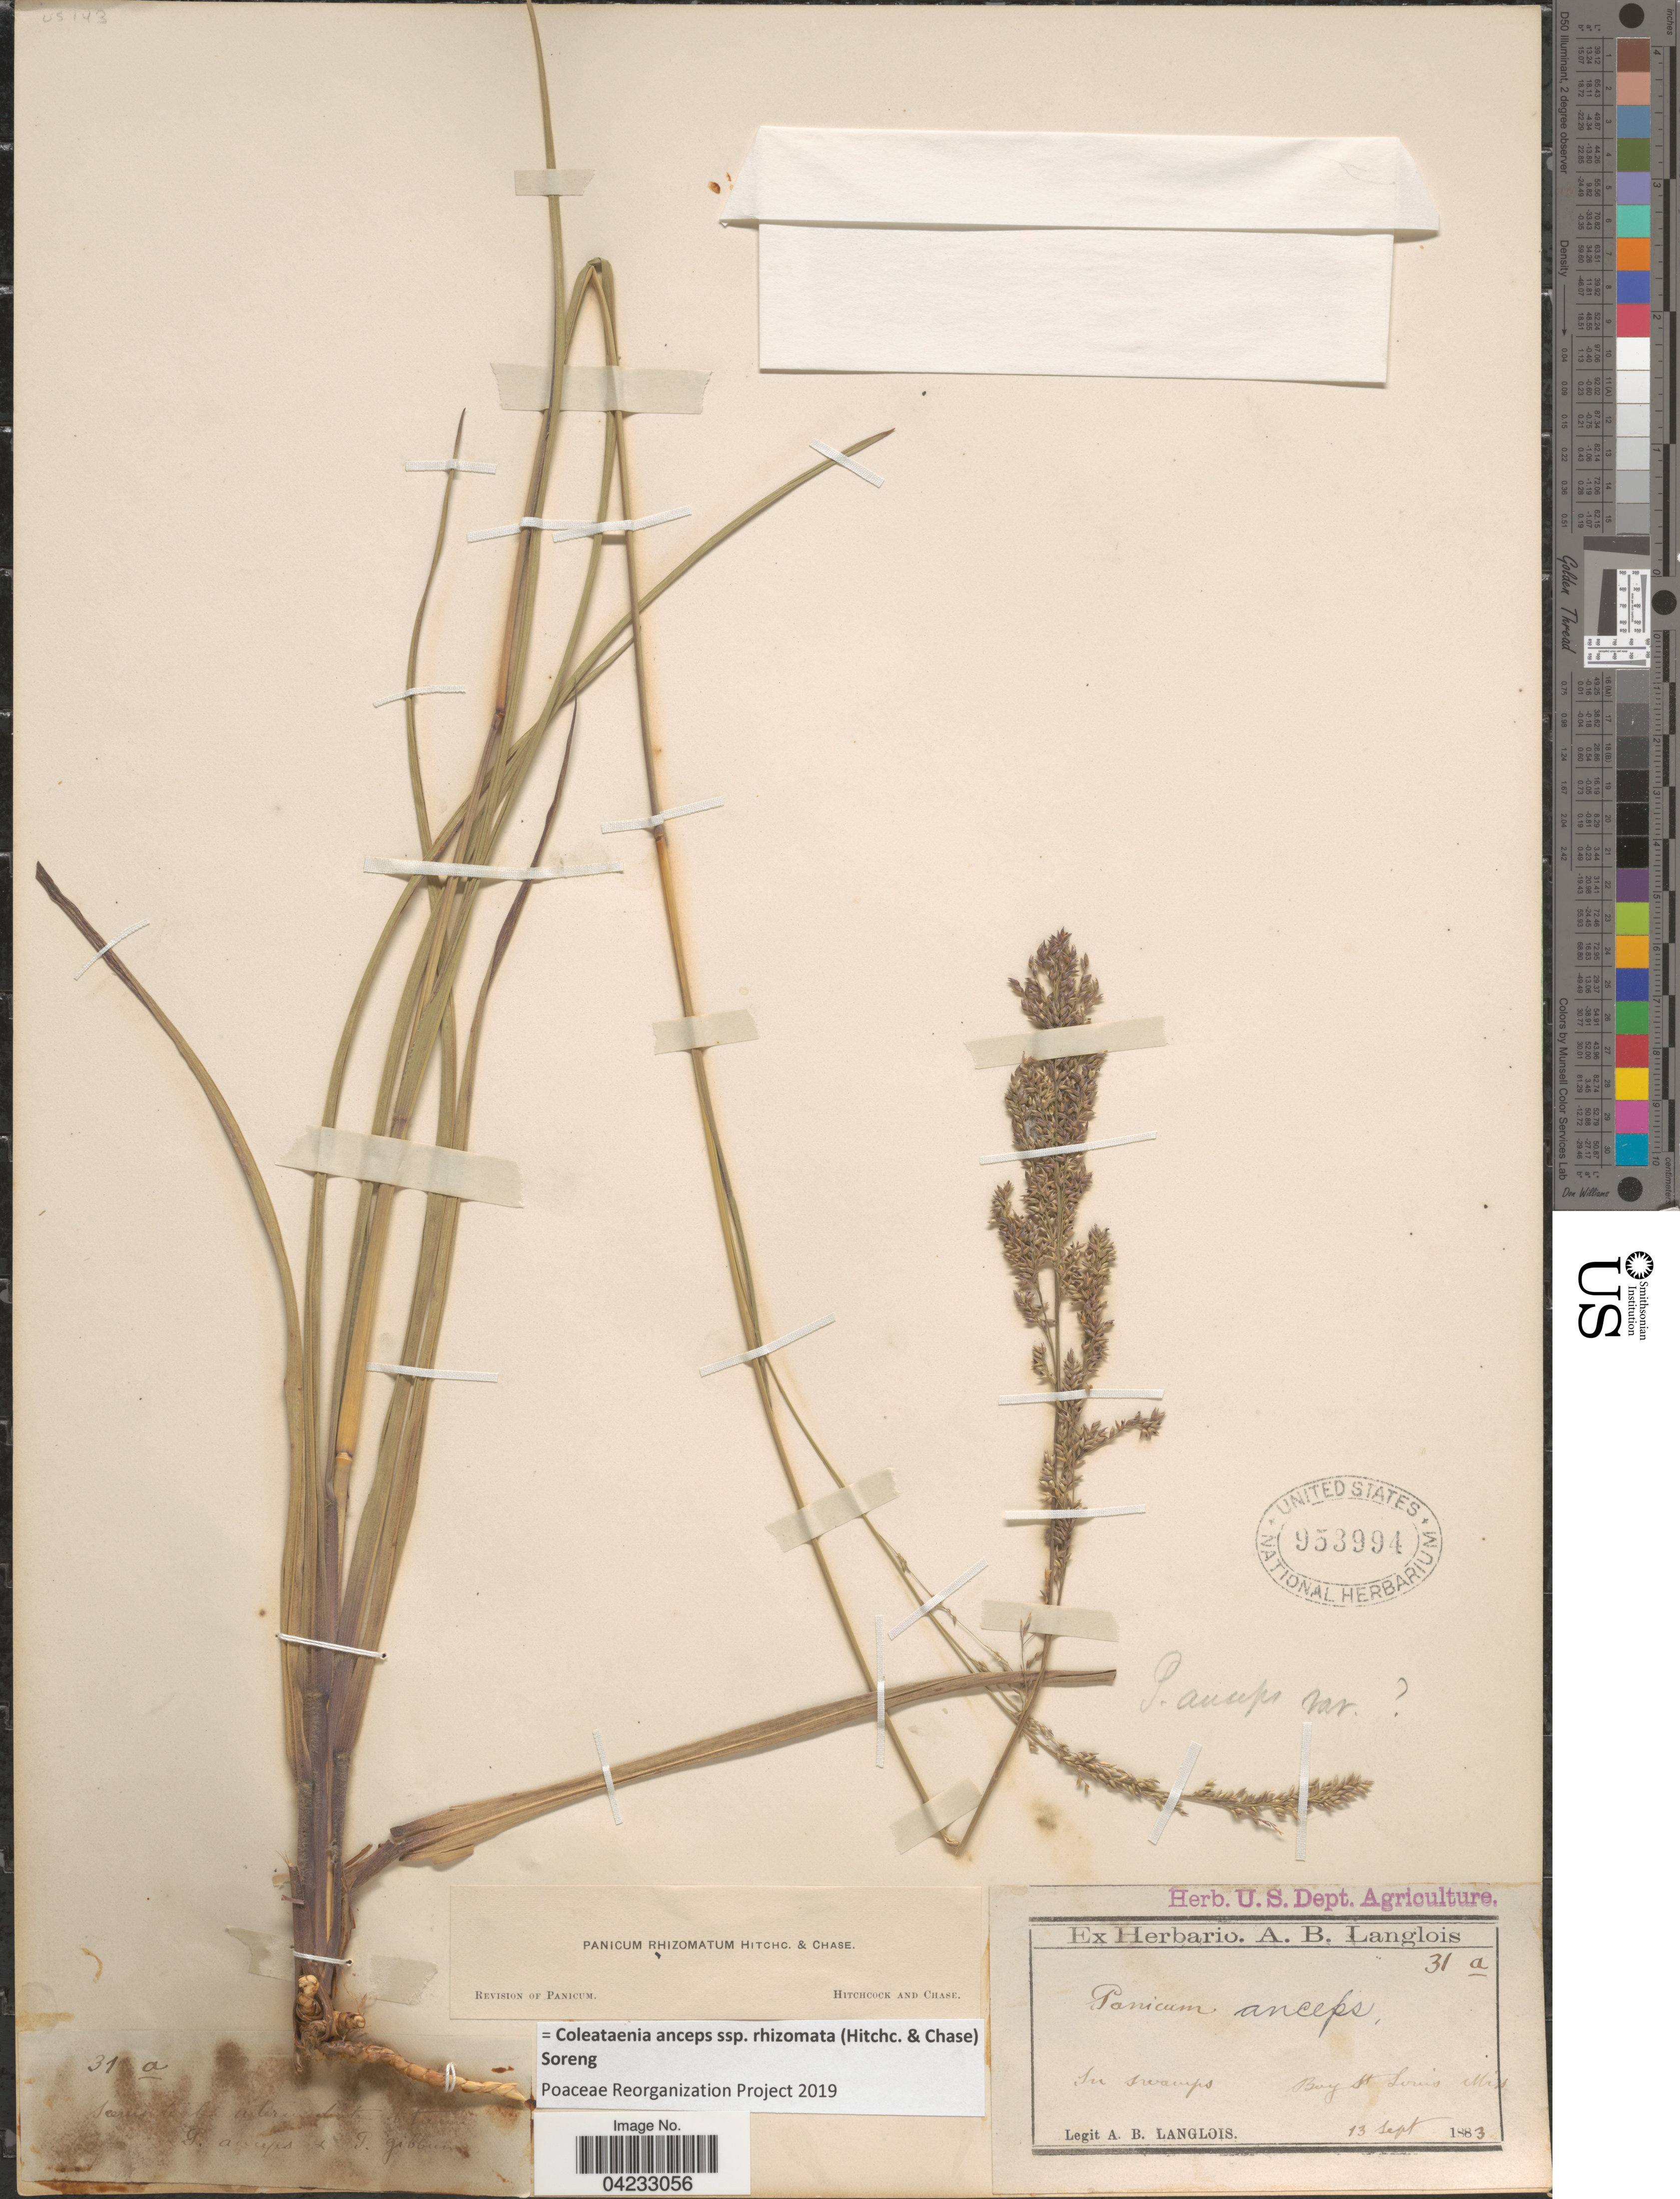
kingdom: Plantae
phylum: Tracheophyta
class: Liliopsida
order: Poales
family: Poaceae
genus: Coleataenia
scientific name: Coleataenia anceps subsp. rhizomata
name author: (Hitchc. & Chase) Soreng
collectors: A. Langlois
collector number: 31a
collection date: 1883-09-13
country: United States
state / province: Mississippi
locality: Bay St Louis.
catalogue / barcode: US 953994